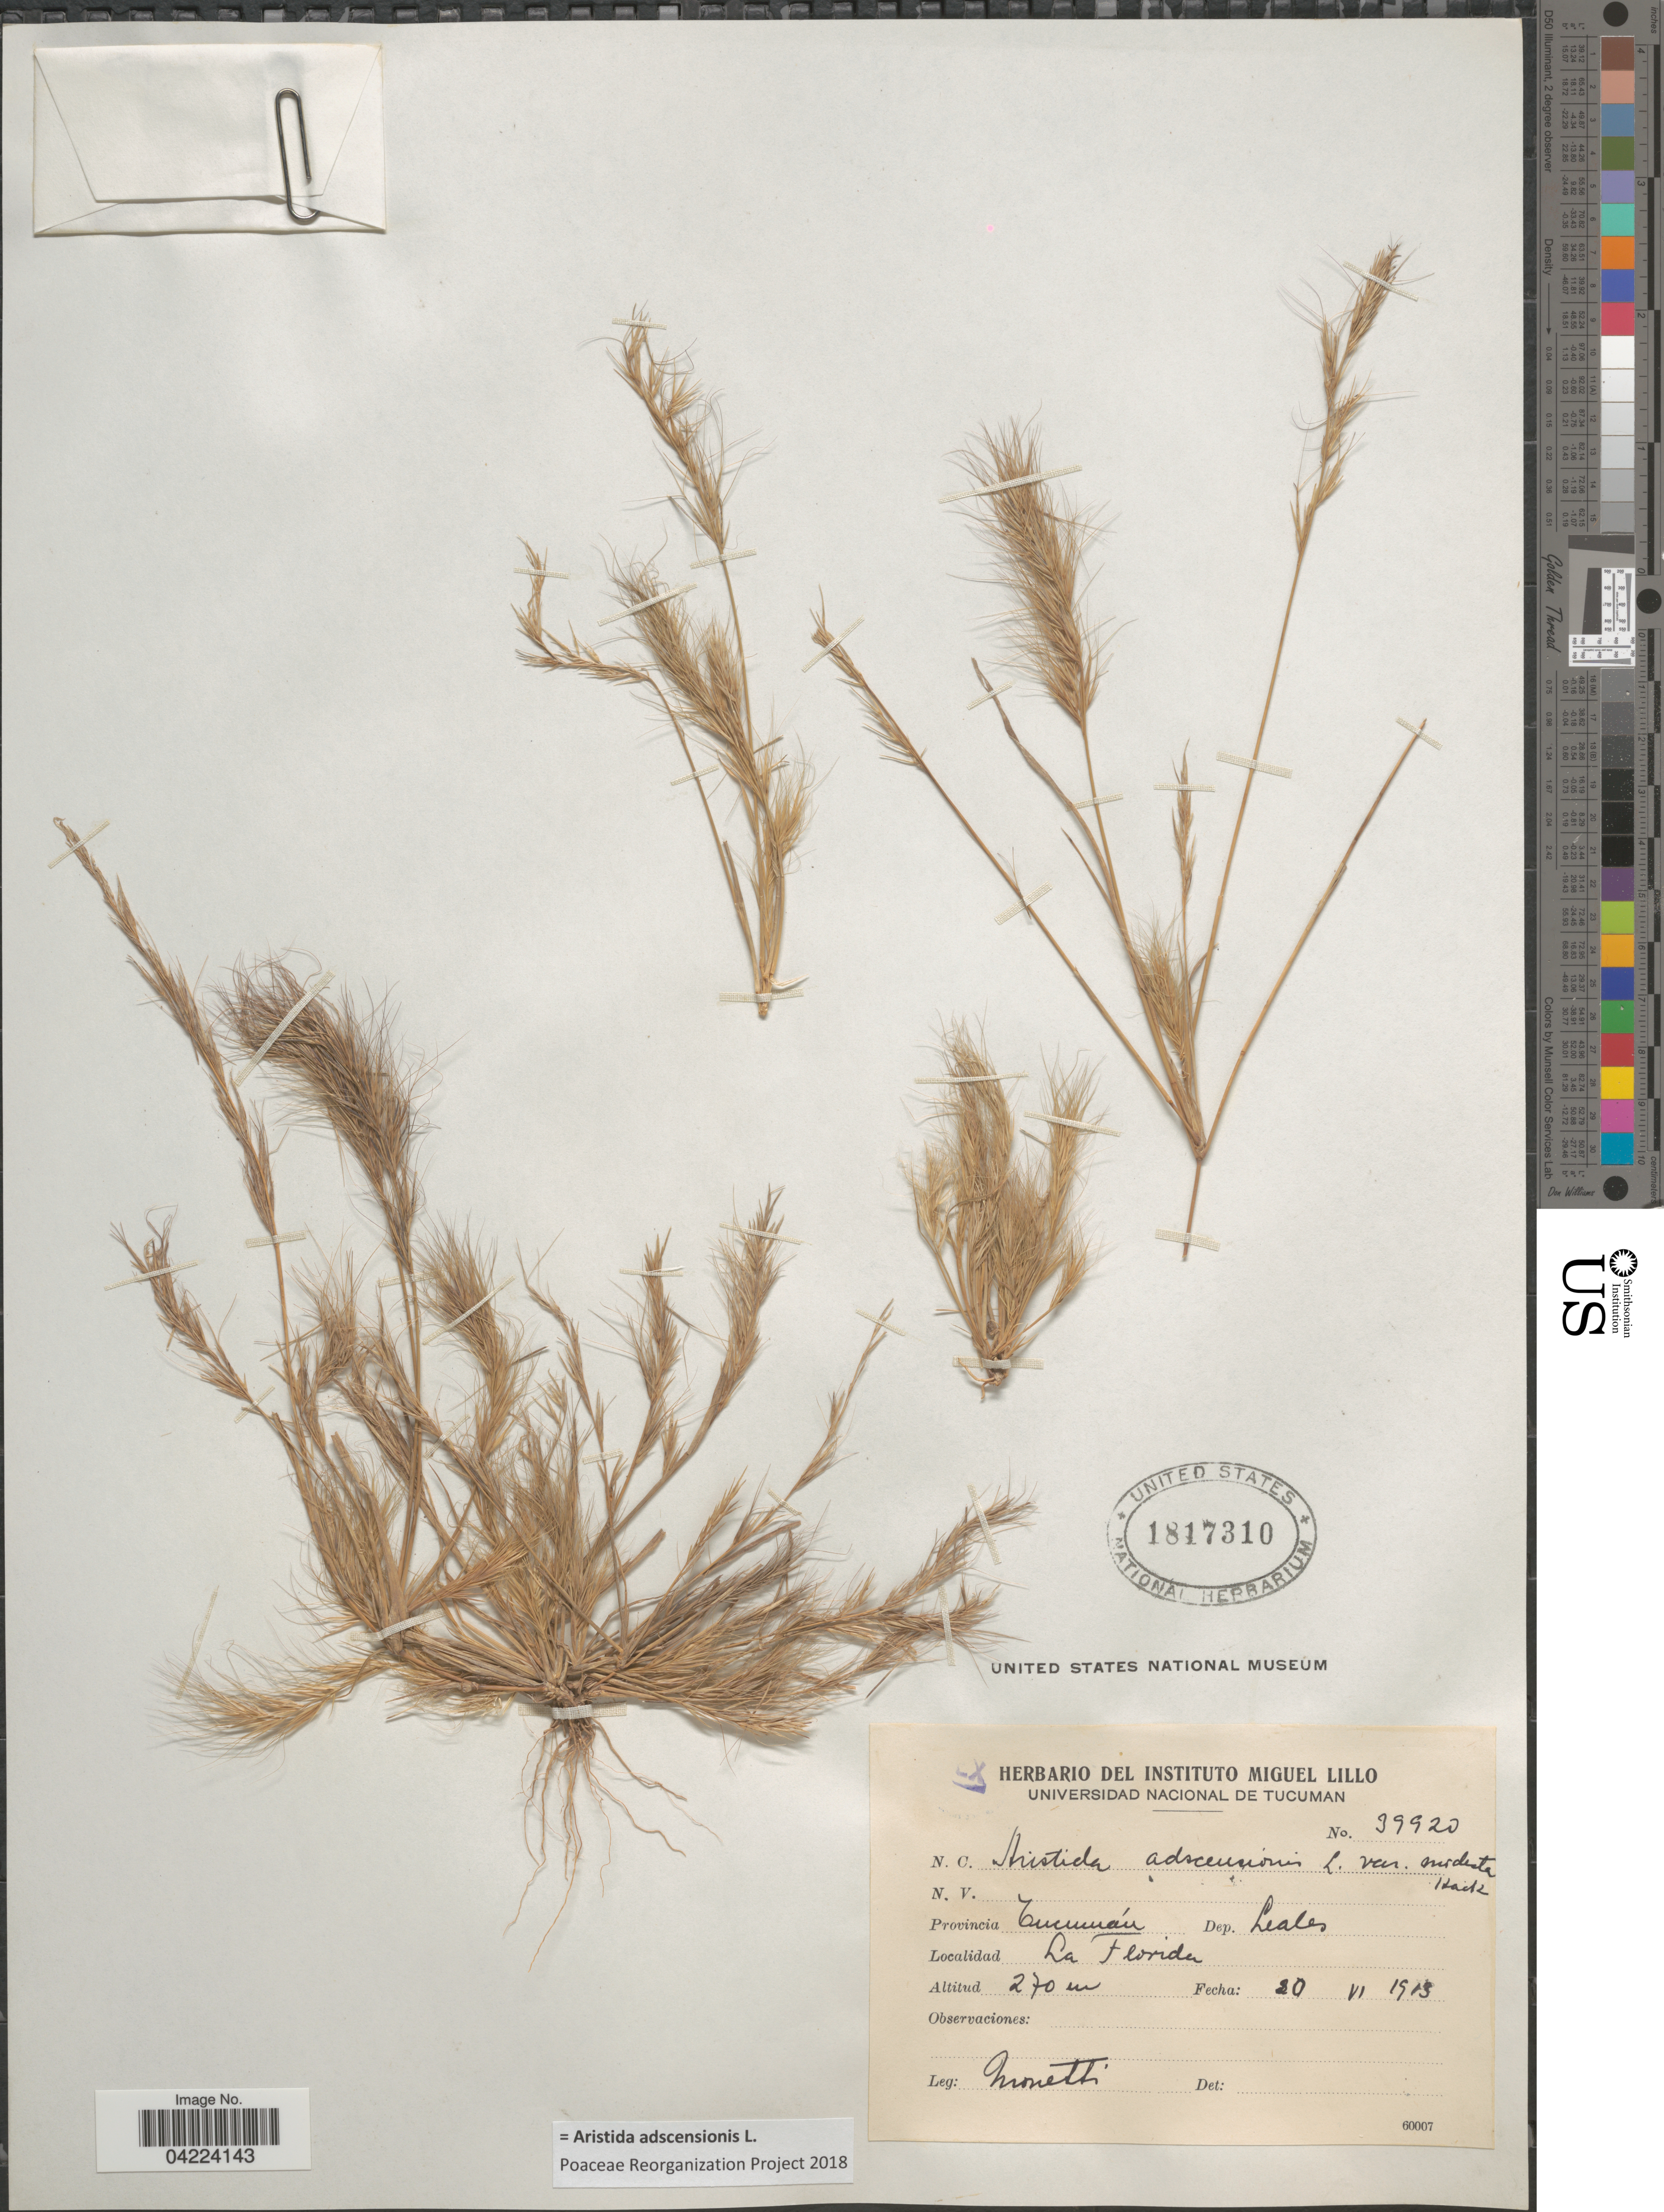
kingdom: Plantae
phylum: Tracheophyta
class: Liliopsida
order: Poales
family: Poaceae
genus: Aristida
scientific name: Aristida adscensionis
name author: L.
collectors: Monetti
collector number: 39920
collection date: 1915-06-20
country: Argentina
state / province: Tucuman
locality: Dep. Leales. La Florida.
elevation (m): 270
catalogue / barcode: US 1817310